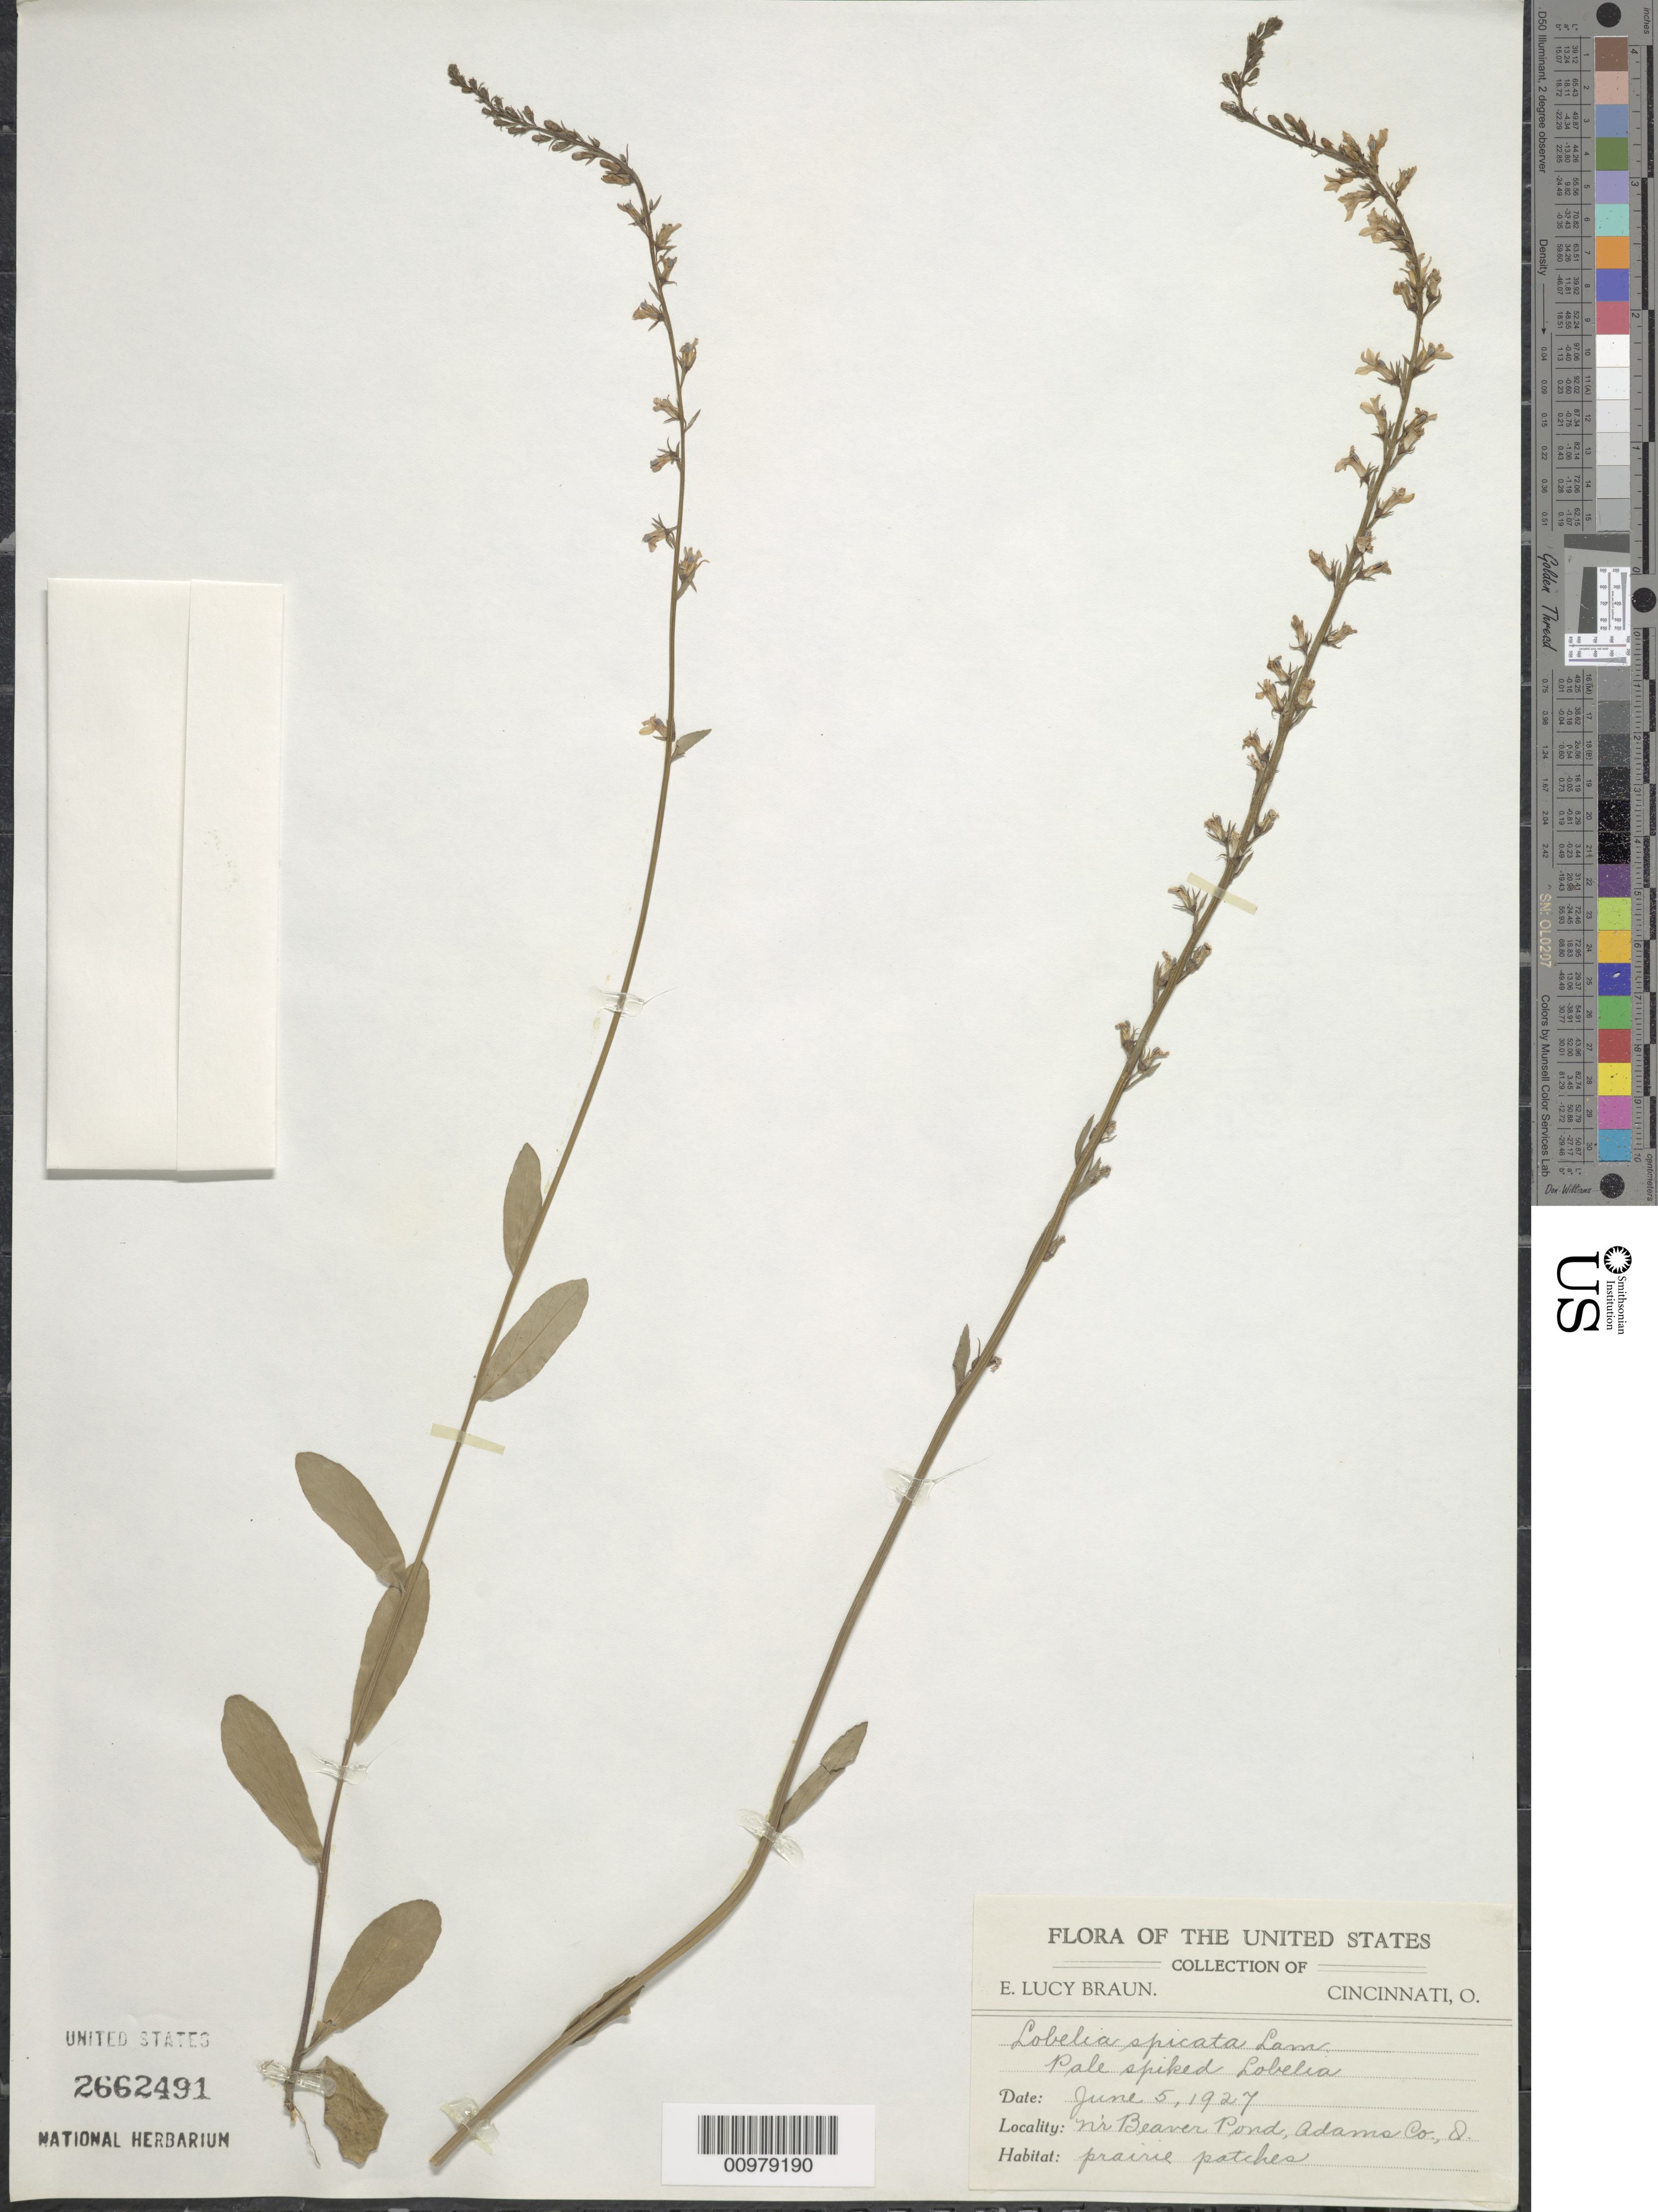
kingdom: Plantae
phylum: Tracheophyta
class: Magnoliopsida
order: Asterales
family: Campanulaceae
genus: Lobelia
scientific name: Lobelia spicata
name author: Lam.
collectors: E. L. Braun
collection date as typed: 05 Jun 1927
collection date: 1927-06-05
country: United States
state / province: Ohio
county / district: Adams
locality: near Beaver Pond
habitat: pairie patches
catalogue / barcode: US 2662491